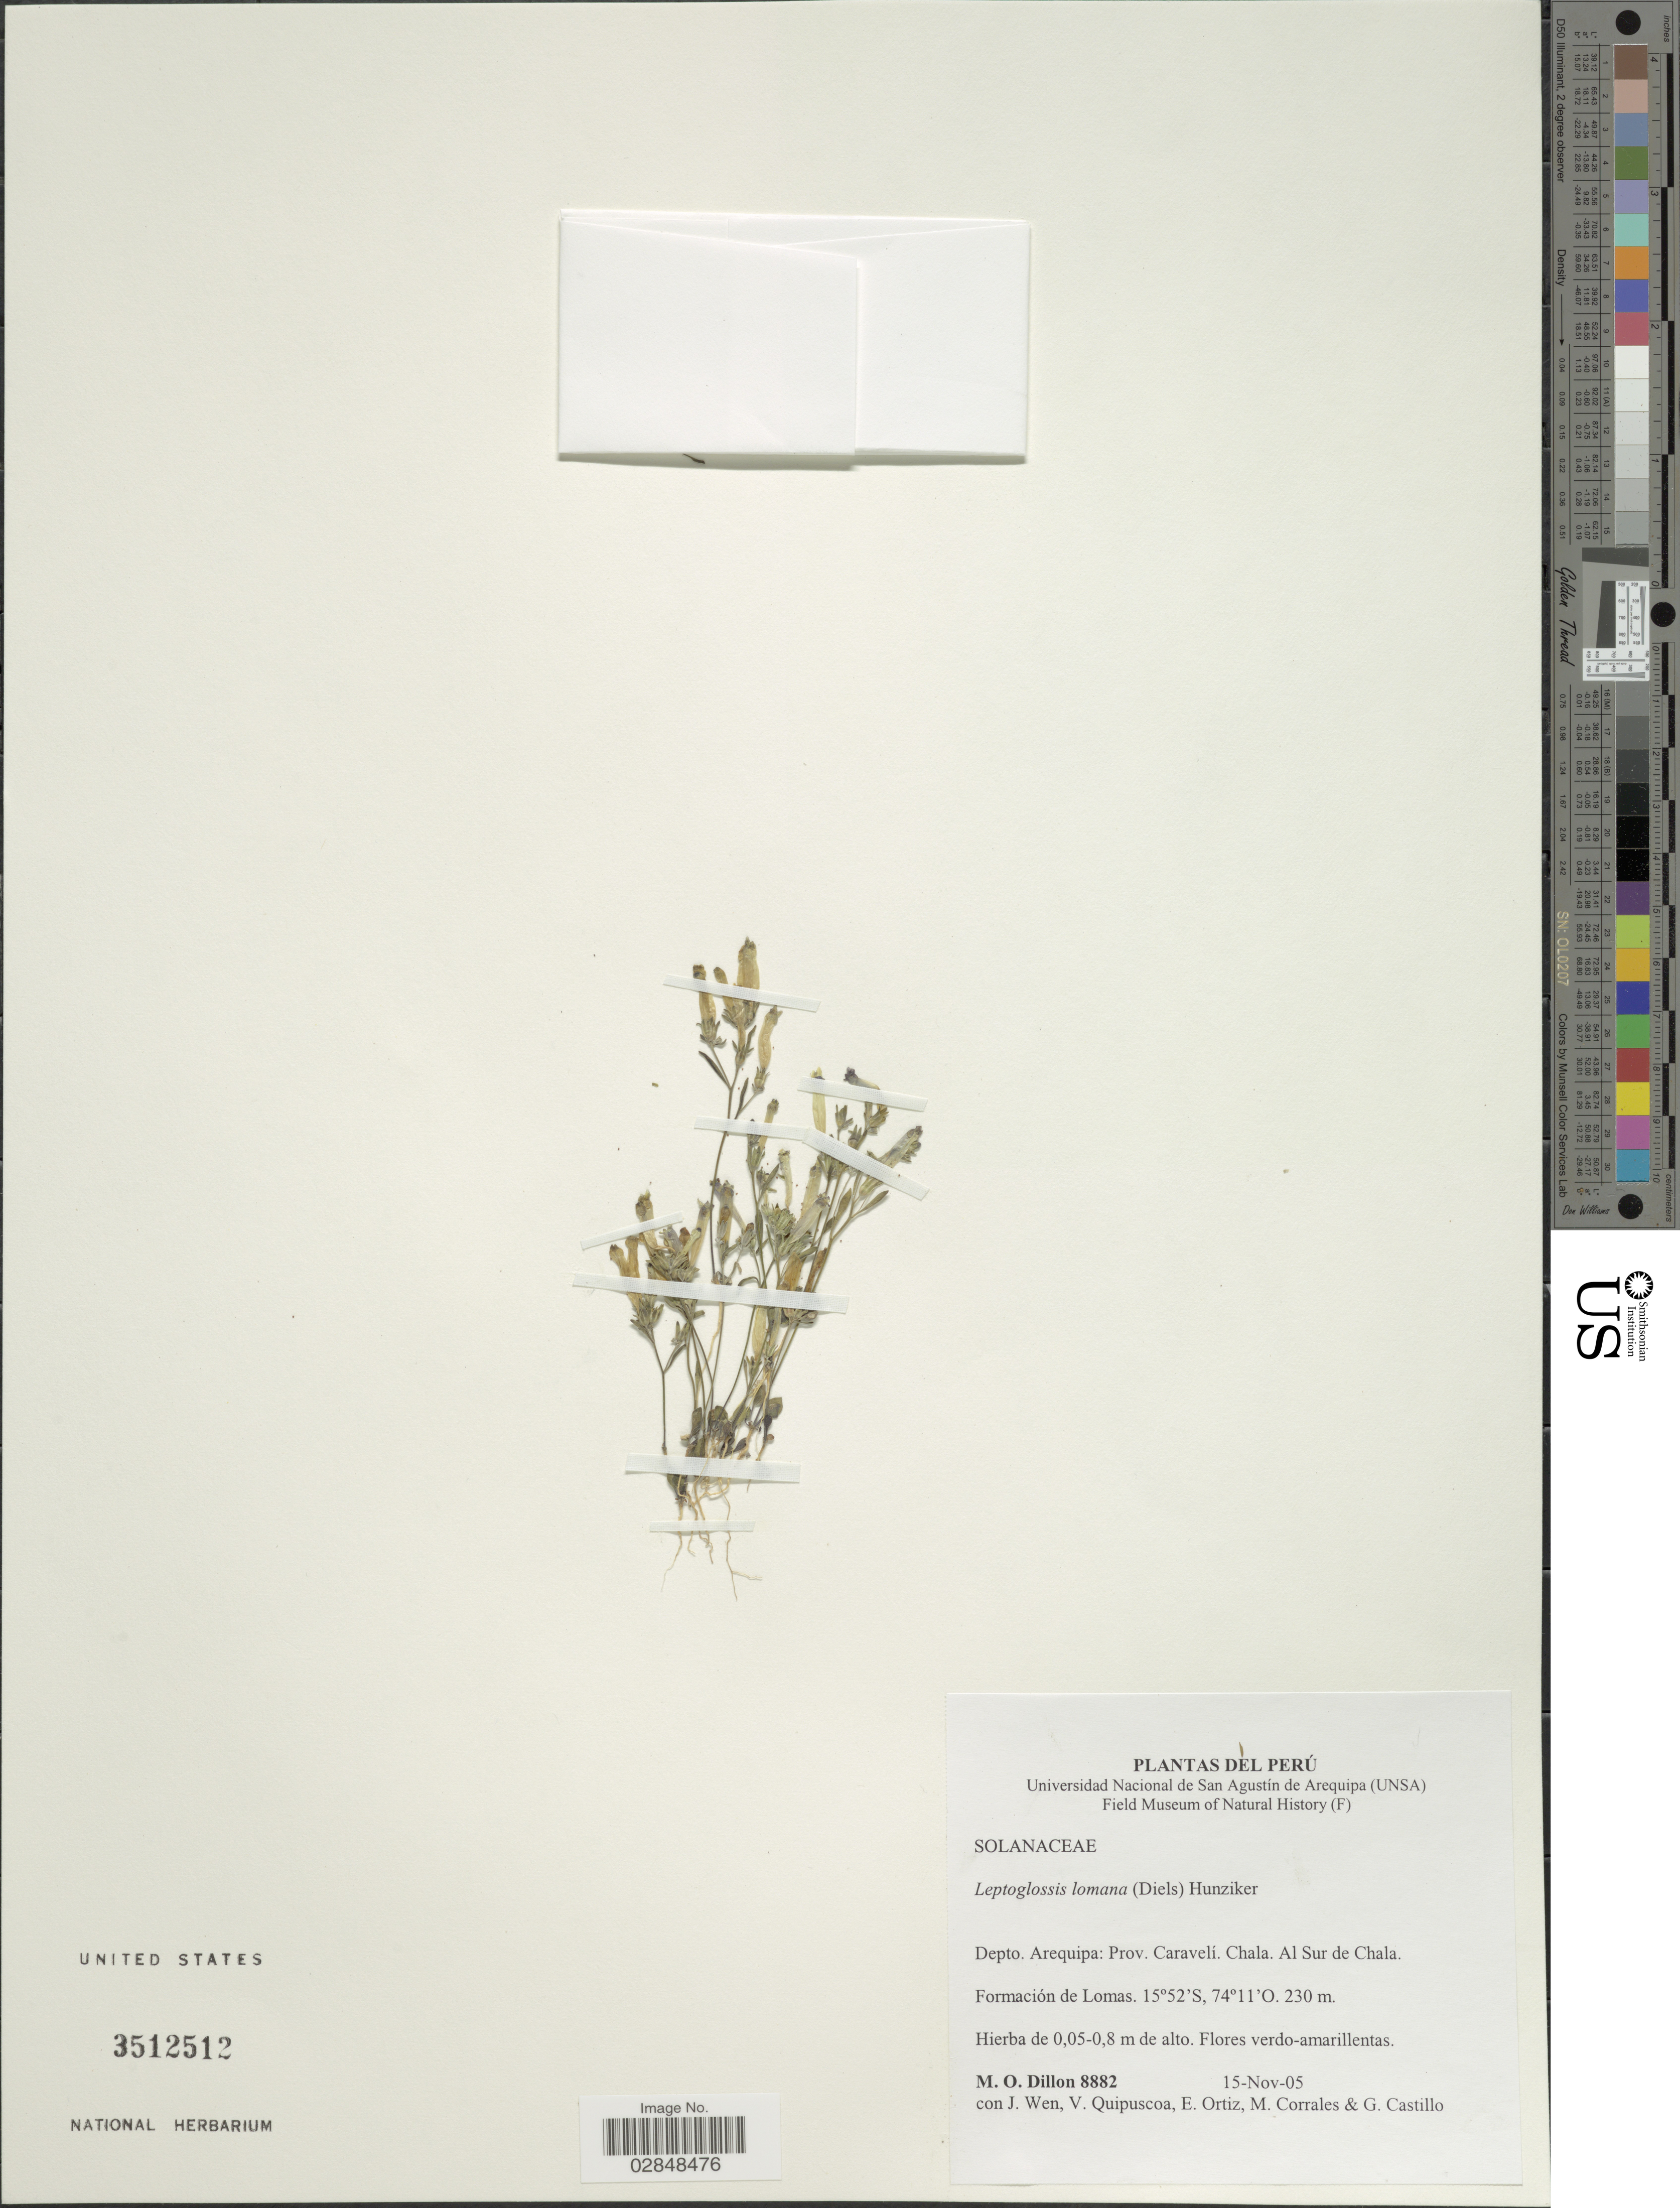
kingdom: Plantae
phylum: Tracheophyta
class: Magnoliopsida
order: Solanales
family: Solanaceae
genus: Leptoglossis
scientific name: Leptoglossis lomana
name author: (Diels) Hunz.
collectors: M. O. Dillon, J. Wen, V. Quipuscoa, E. Ortiz & et al.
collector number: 8882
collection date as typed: Transcribed d/m/y: 15/11/5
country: Peru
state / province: Arequipa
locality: Depto. Arequipa: Prov. Caravelí. Chala. Al Sur de Chala. Formación de Lomas.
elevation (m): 230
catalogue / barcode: US 3512512